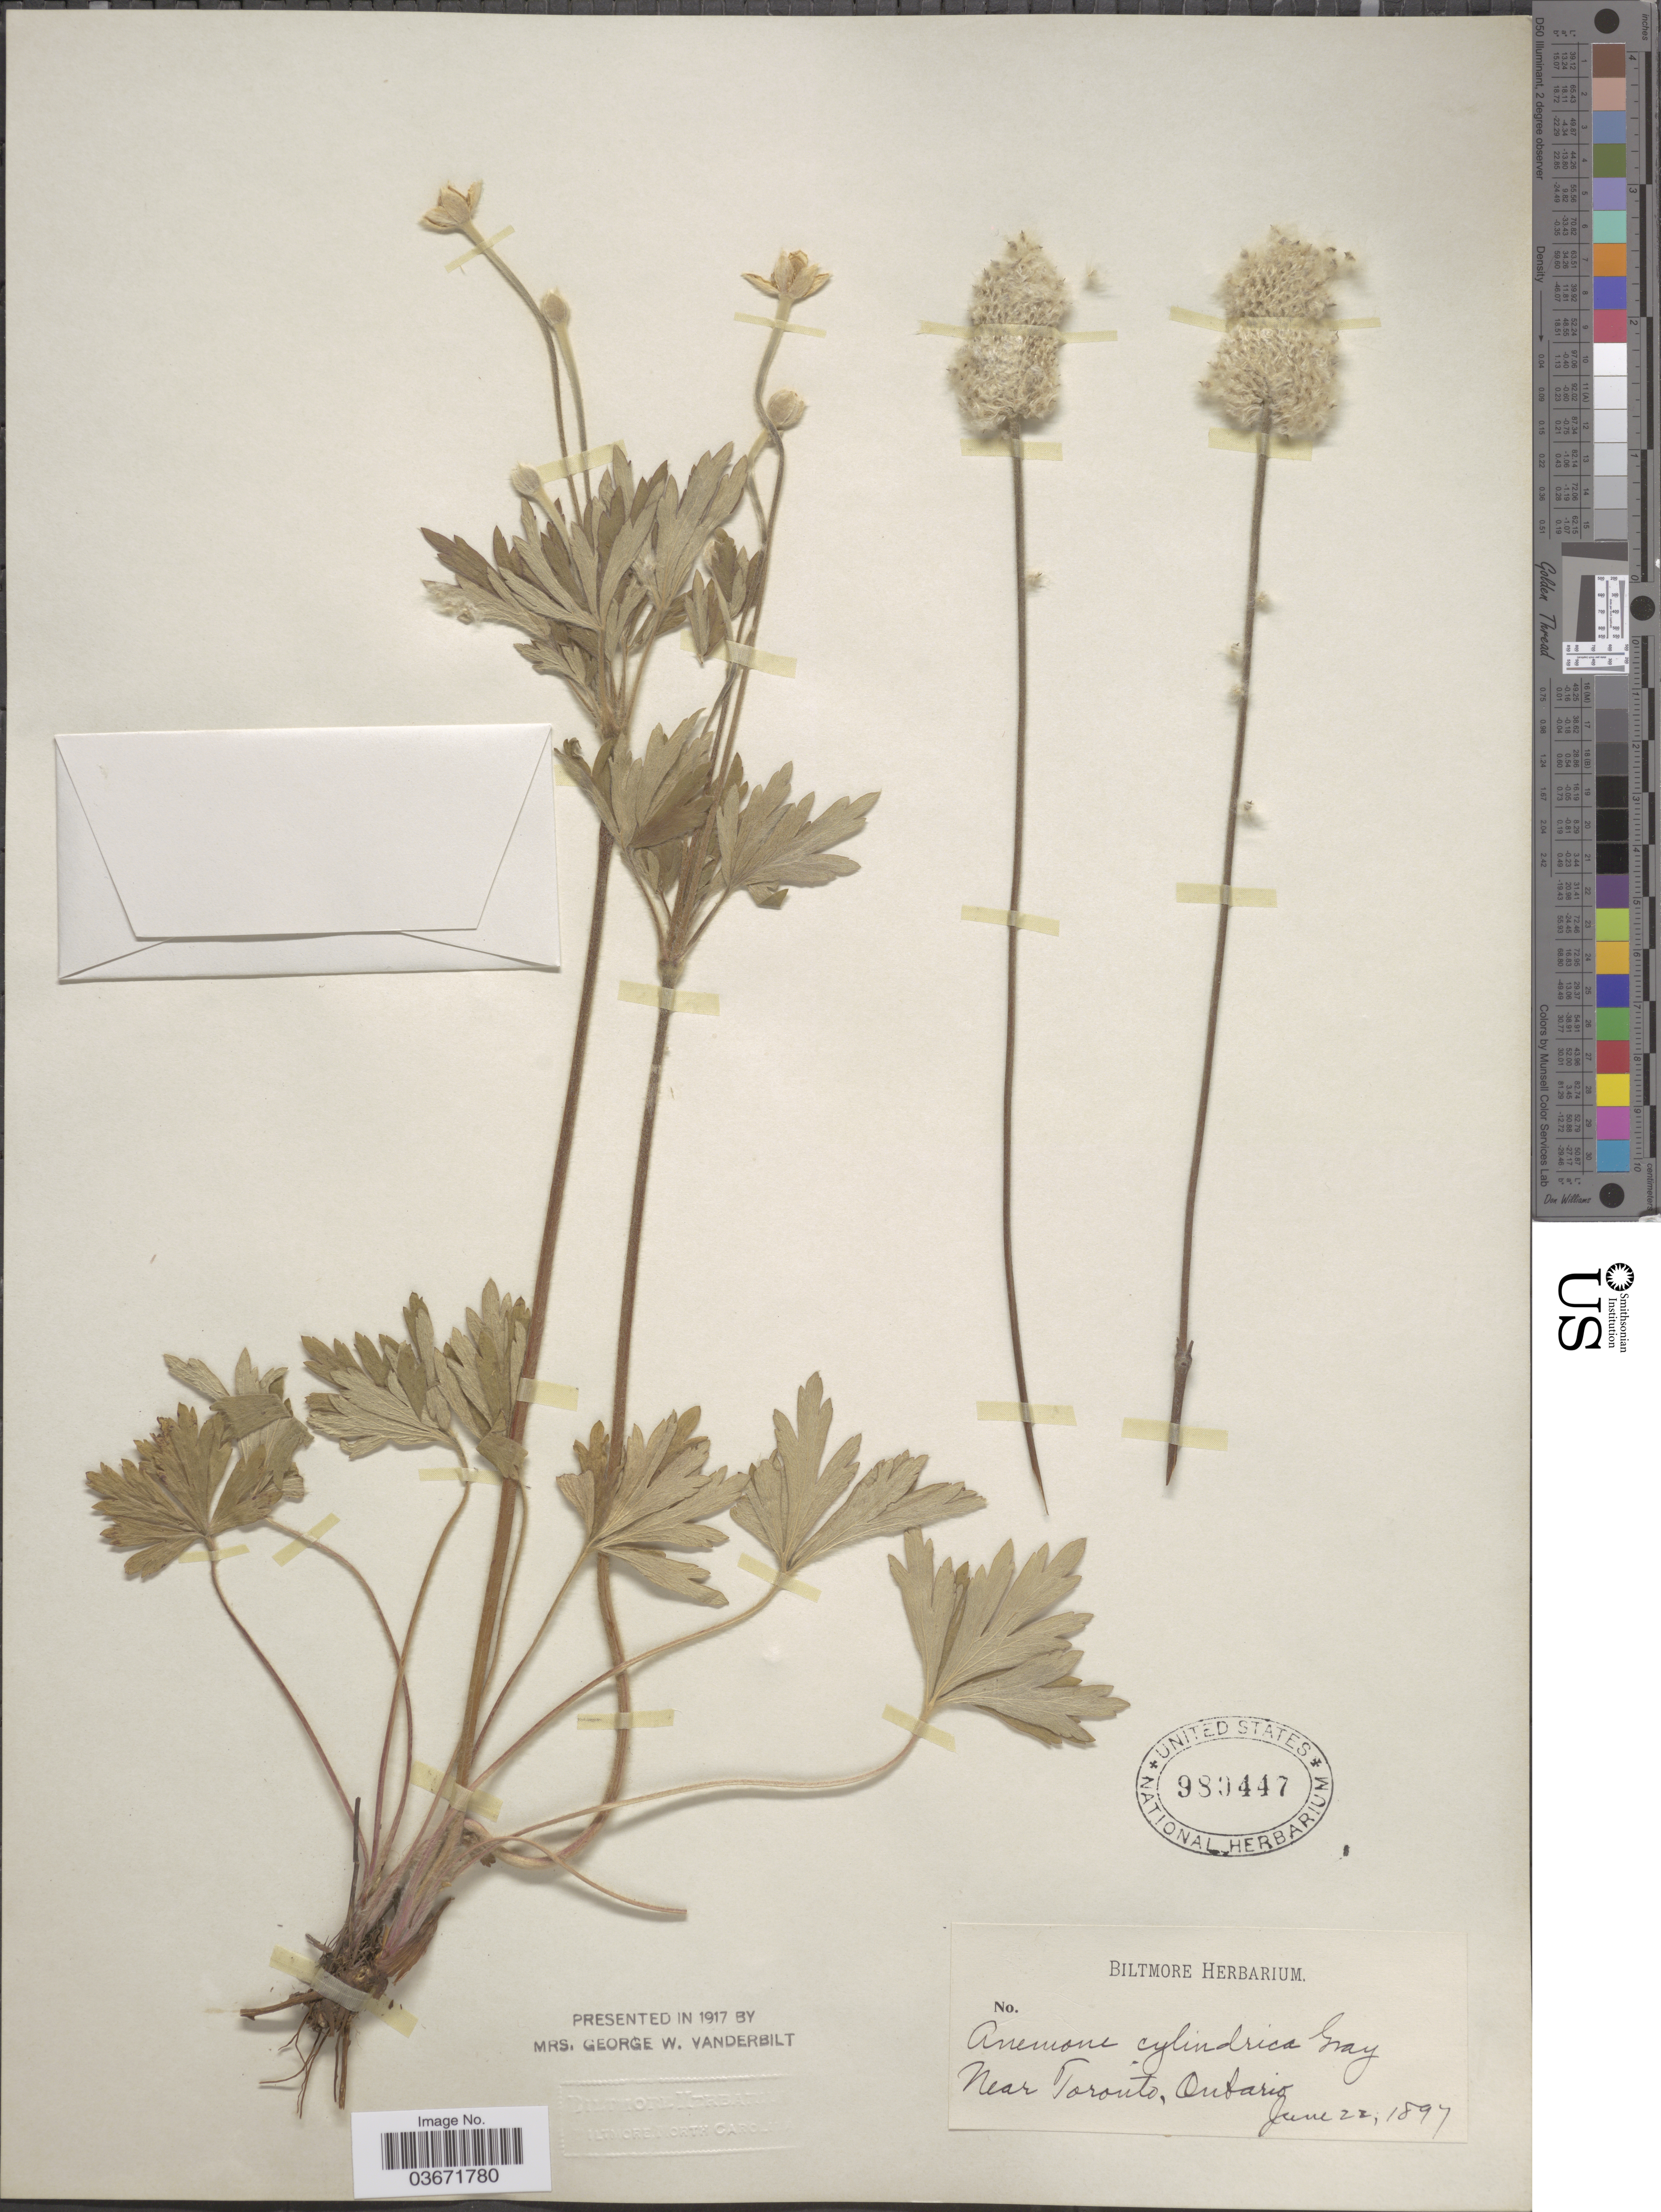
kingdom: Plantae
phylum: Tracheophyta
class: Magnoliopsida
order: Ranunculales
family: Ranunculaceae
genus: Anemone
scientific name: Anemone cylindrica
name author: A. Gray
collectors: ex herb. Biltmore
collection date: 1897-06-22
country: Canada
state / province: Ontario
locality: Near Toronto.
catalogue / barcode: US 980447